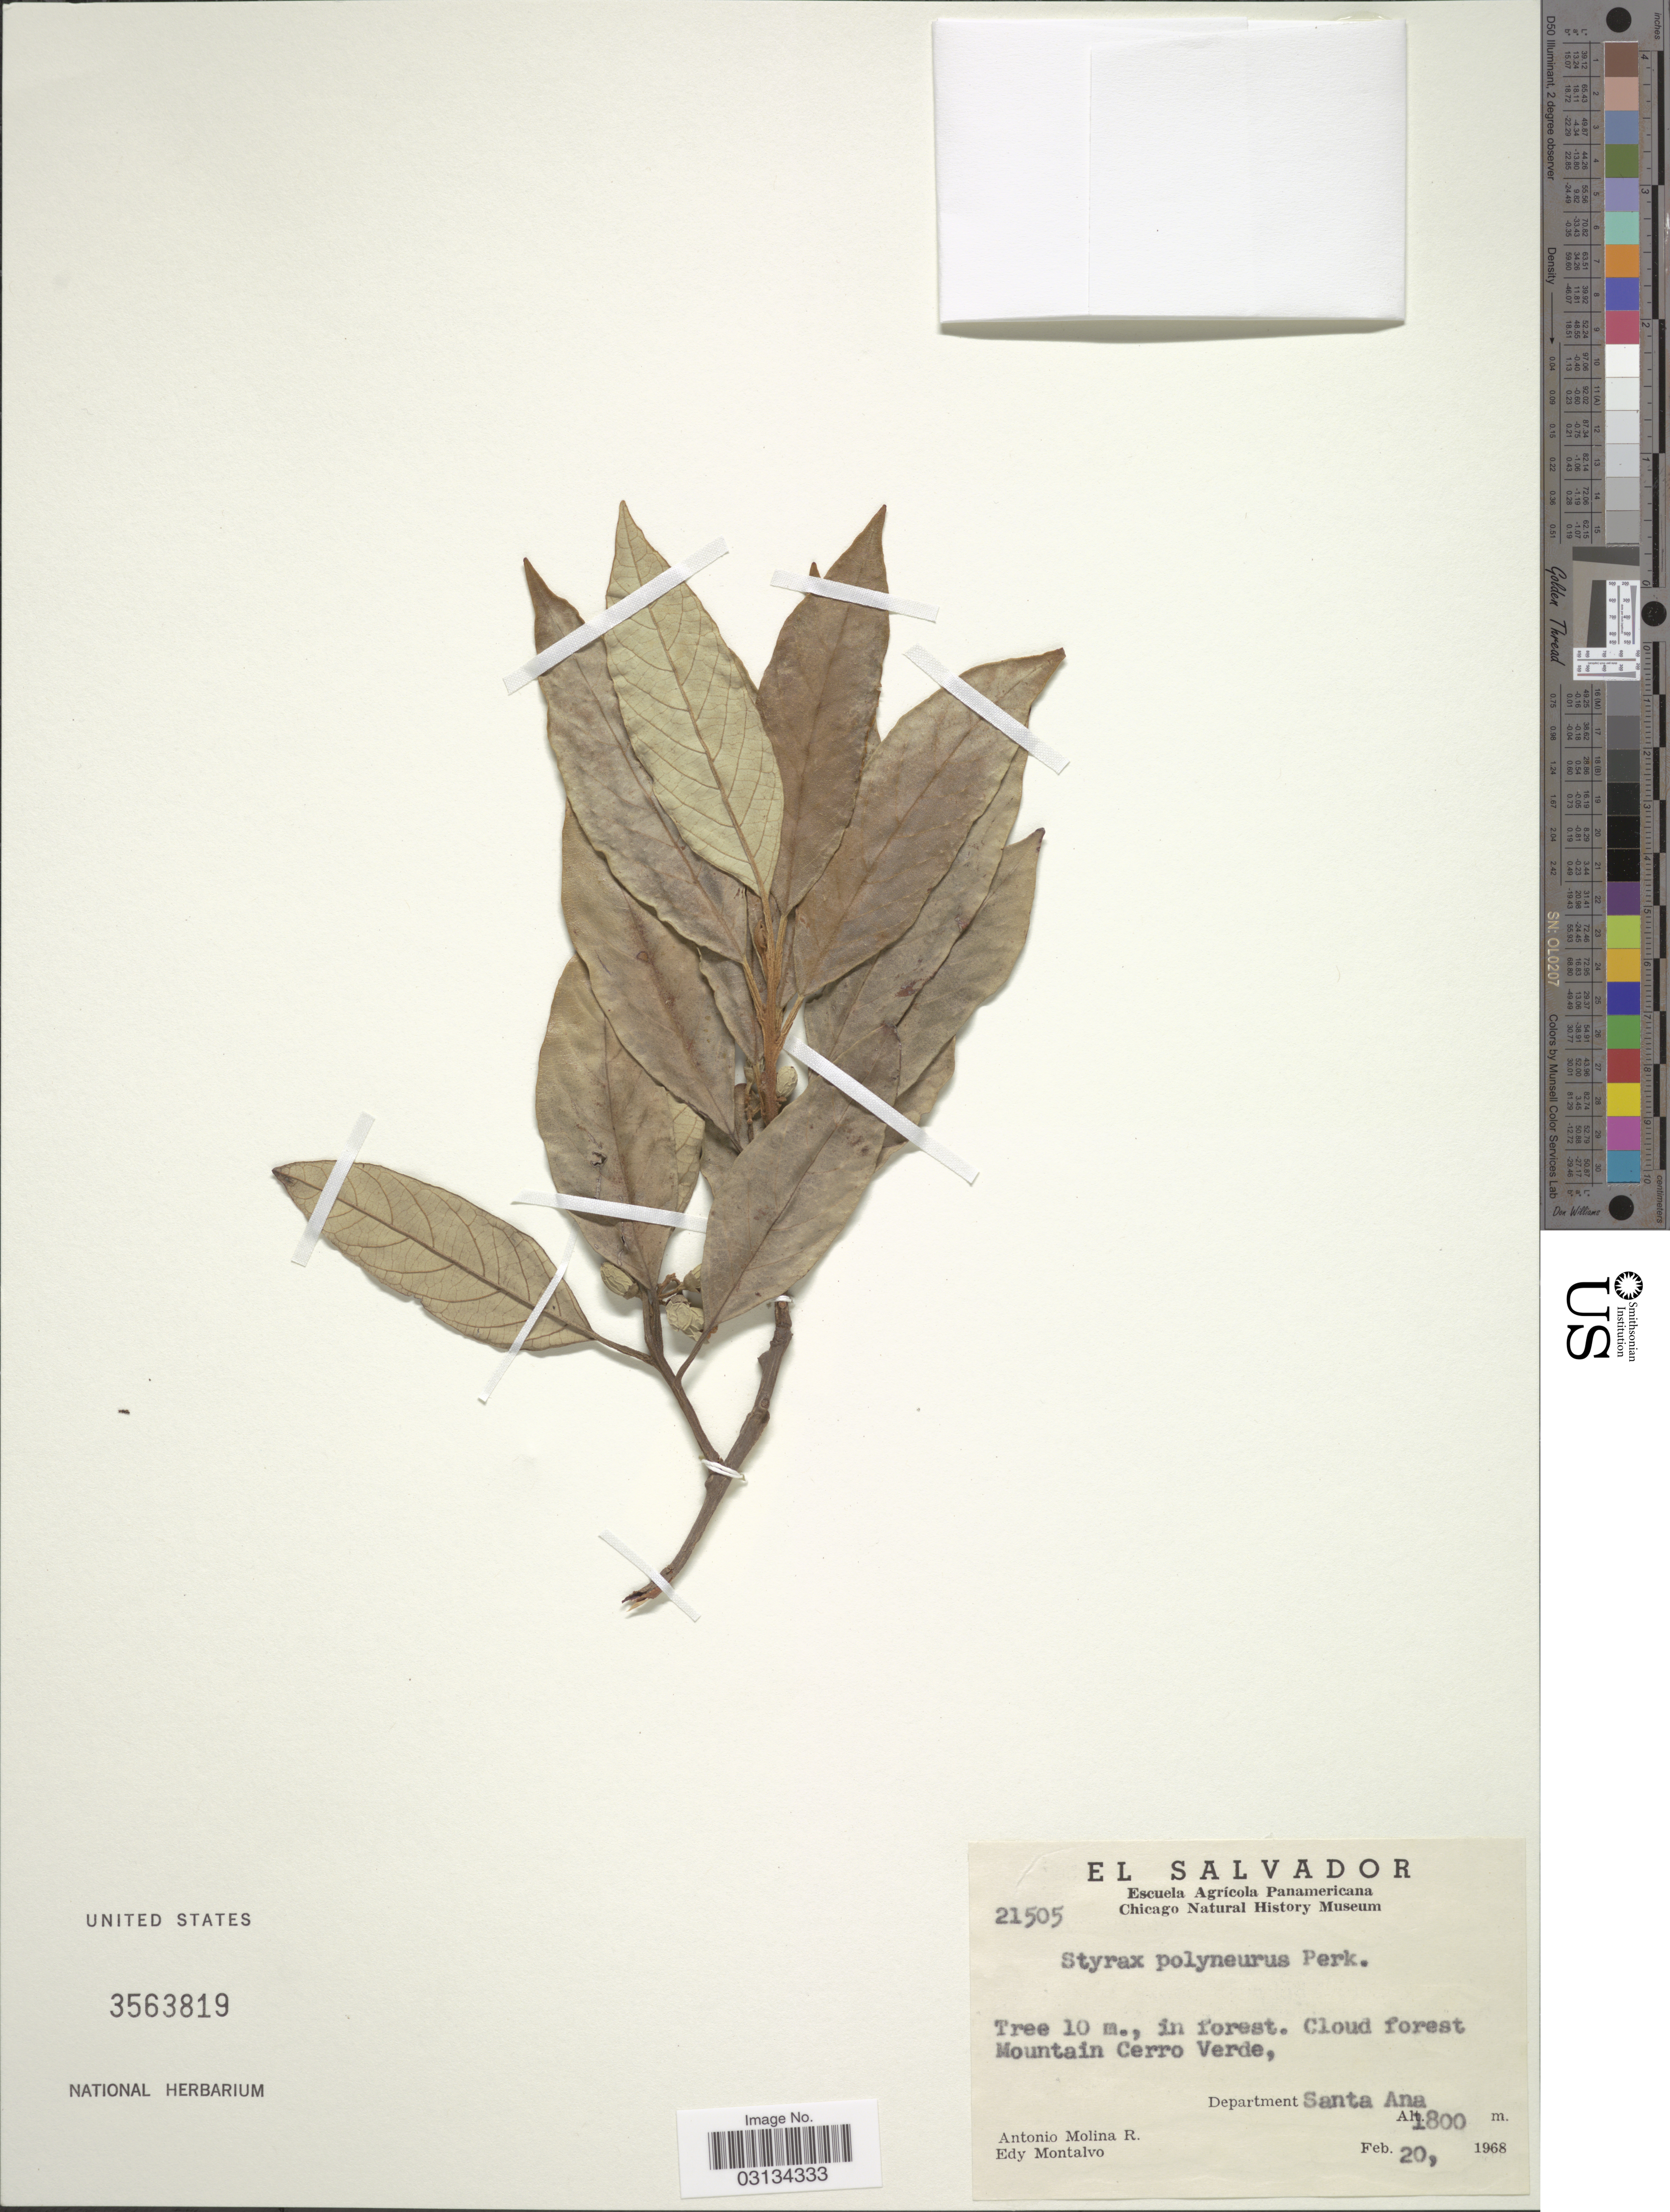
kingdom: Plantae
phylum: Tracheophyta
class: Magnoliopsida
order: Ericales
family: Styracaceae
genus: Styrax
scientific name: Styrax polyneurus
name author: Perkins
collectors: A. Molina R. & E. A. Montalvo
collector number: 21505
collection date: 1968-02-20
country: El Salvador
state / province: Santa Ana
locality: Mountain Cerro Verde, Department Santa Ana.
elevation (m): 1800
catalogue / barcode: US 3563819